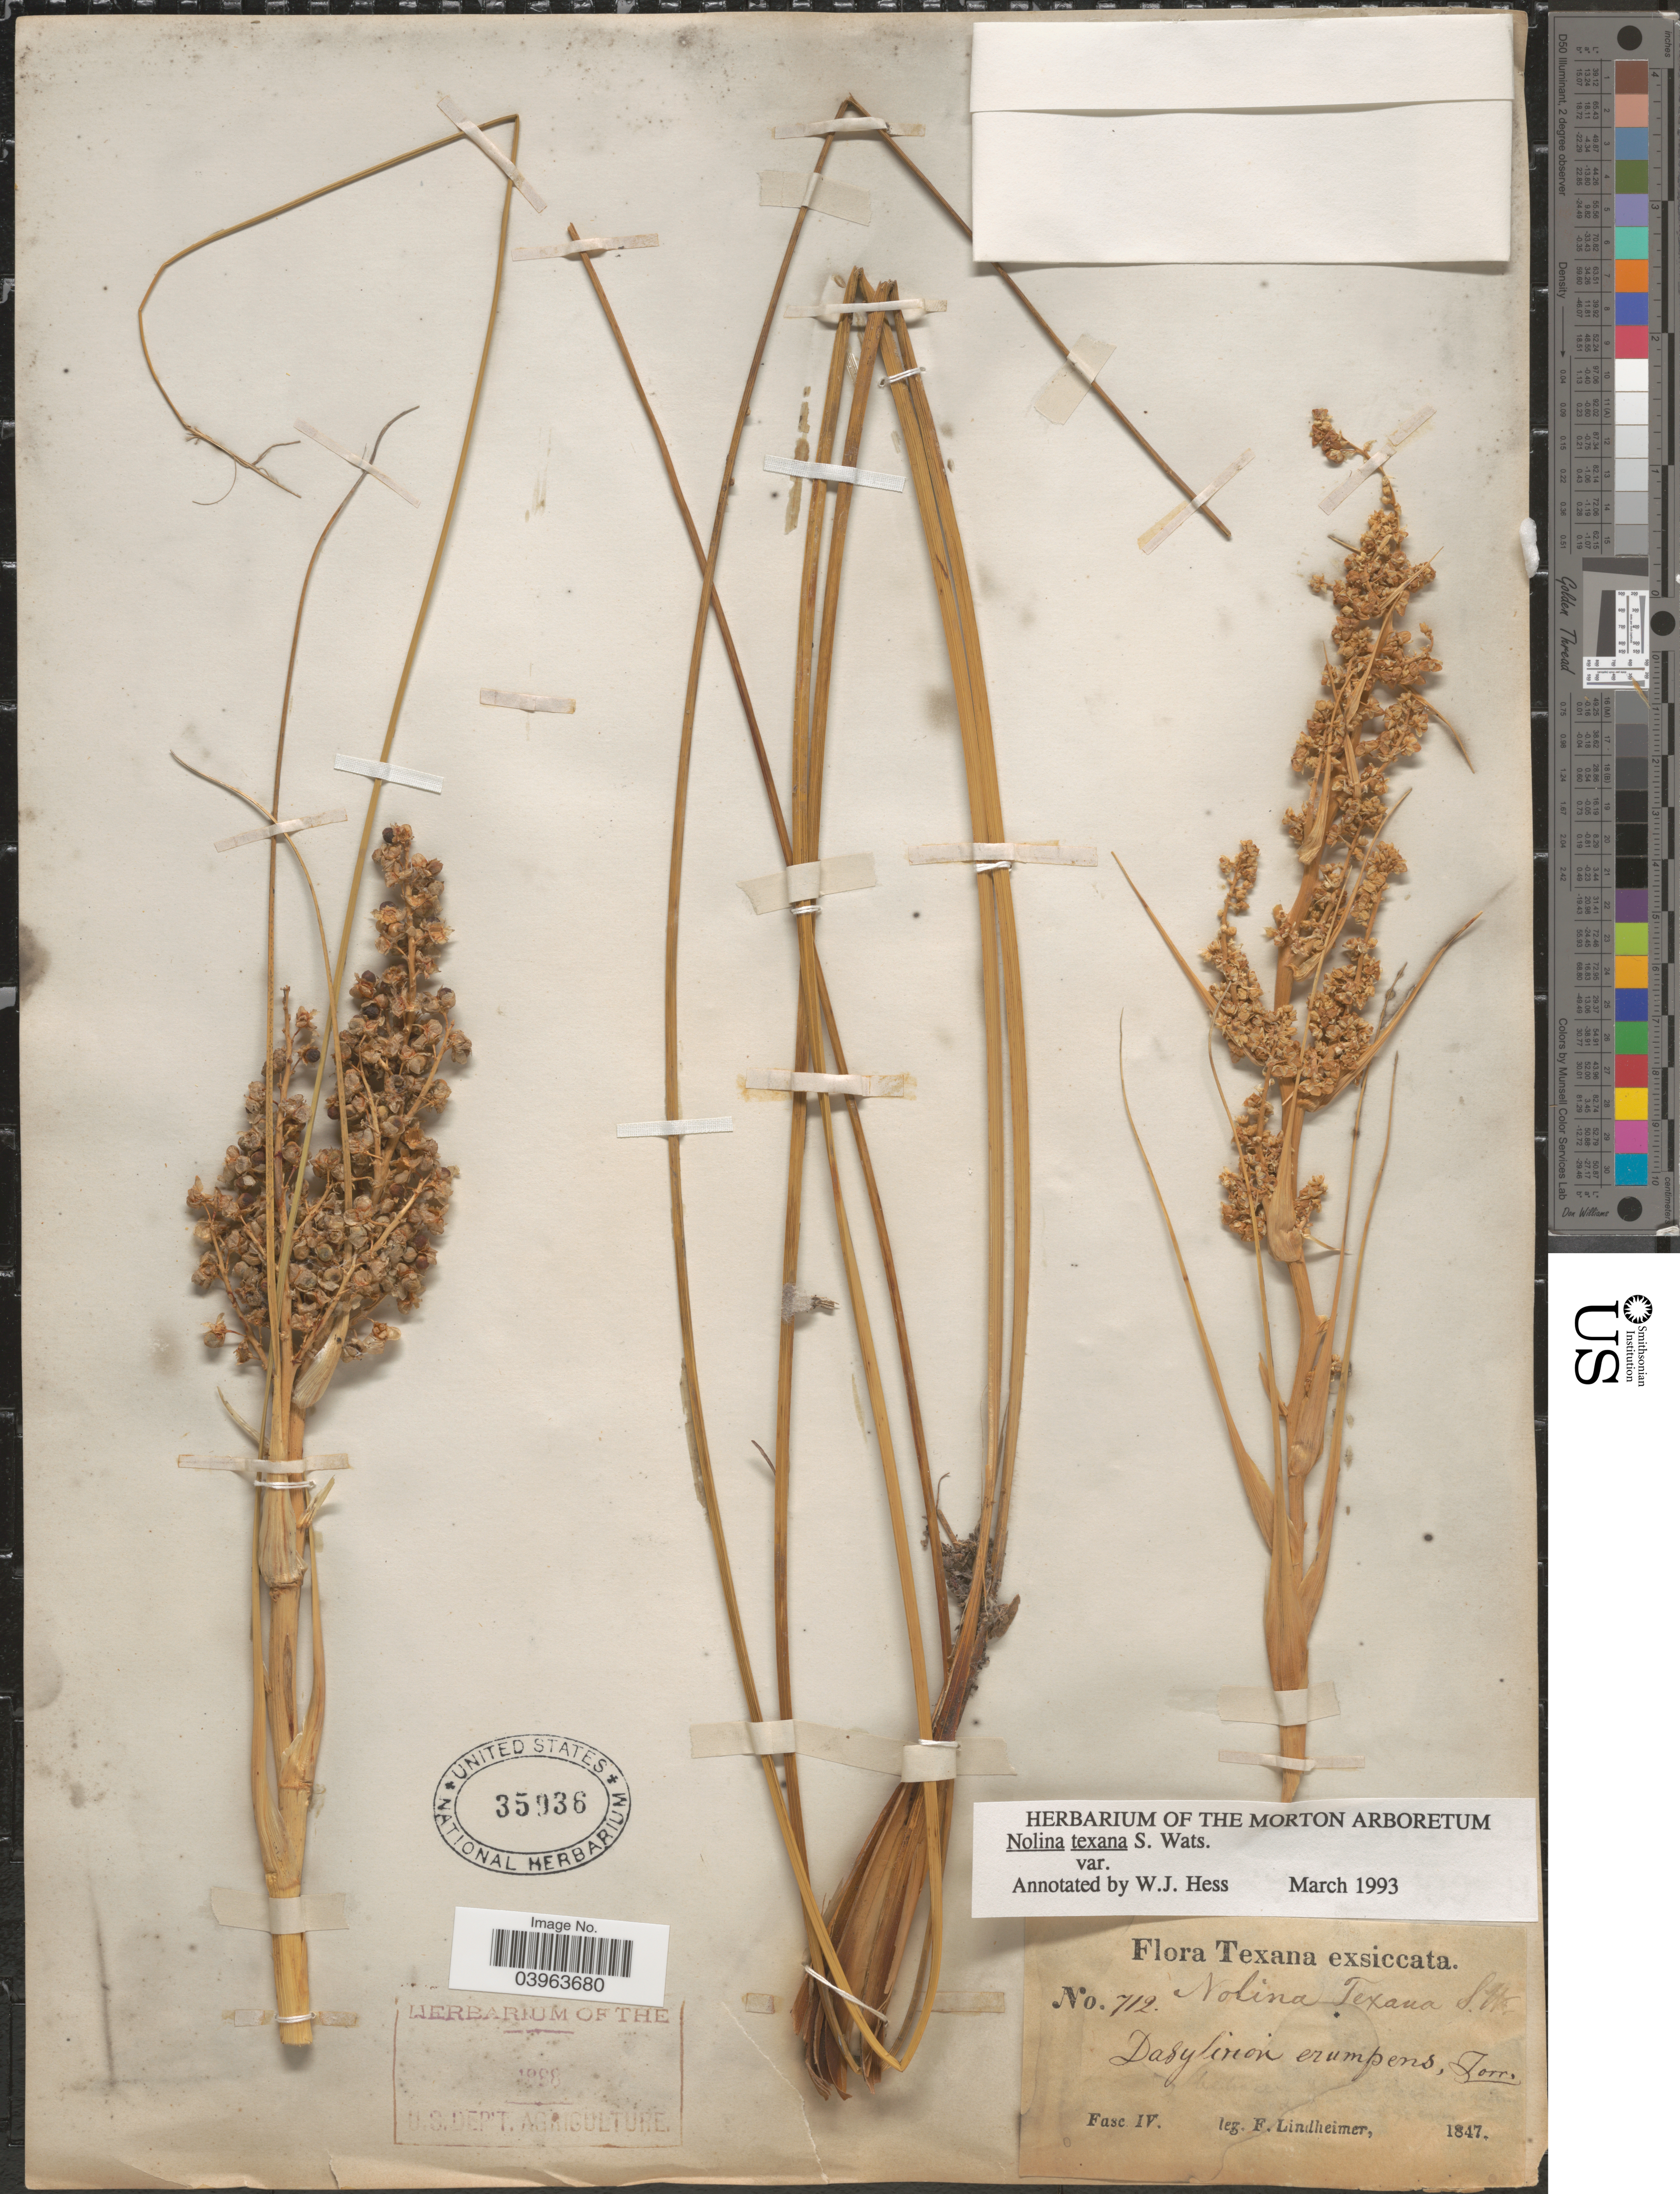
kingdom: Plantae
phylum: Tracheophyta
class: Liliopsida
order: Asparagales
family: Asparagaceae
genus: Nolina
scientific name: Nolina texana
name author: S. Watson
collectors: F. Lindheimer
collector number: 712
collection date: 1847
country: United States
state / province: Texas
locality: Fase IV.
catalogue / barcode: US 35936